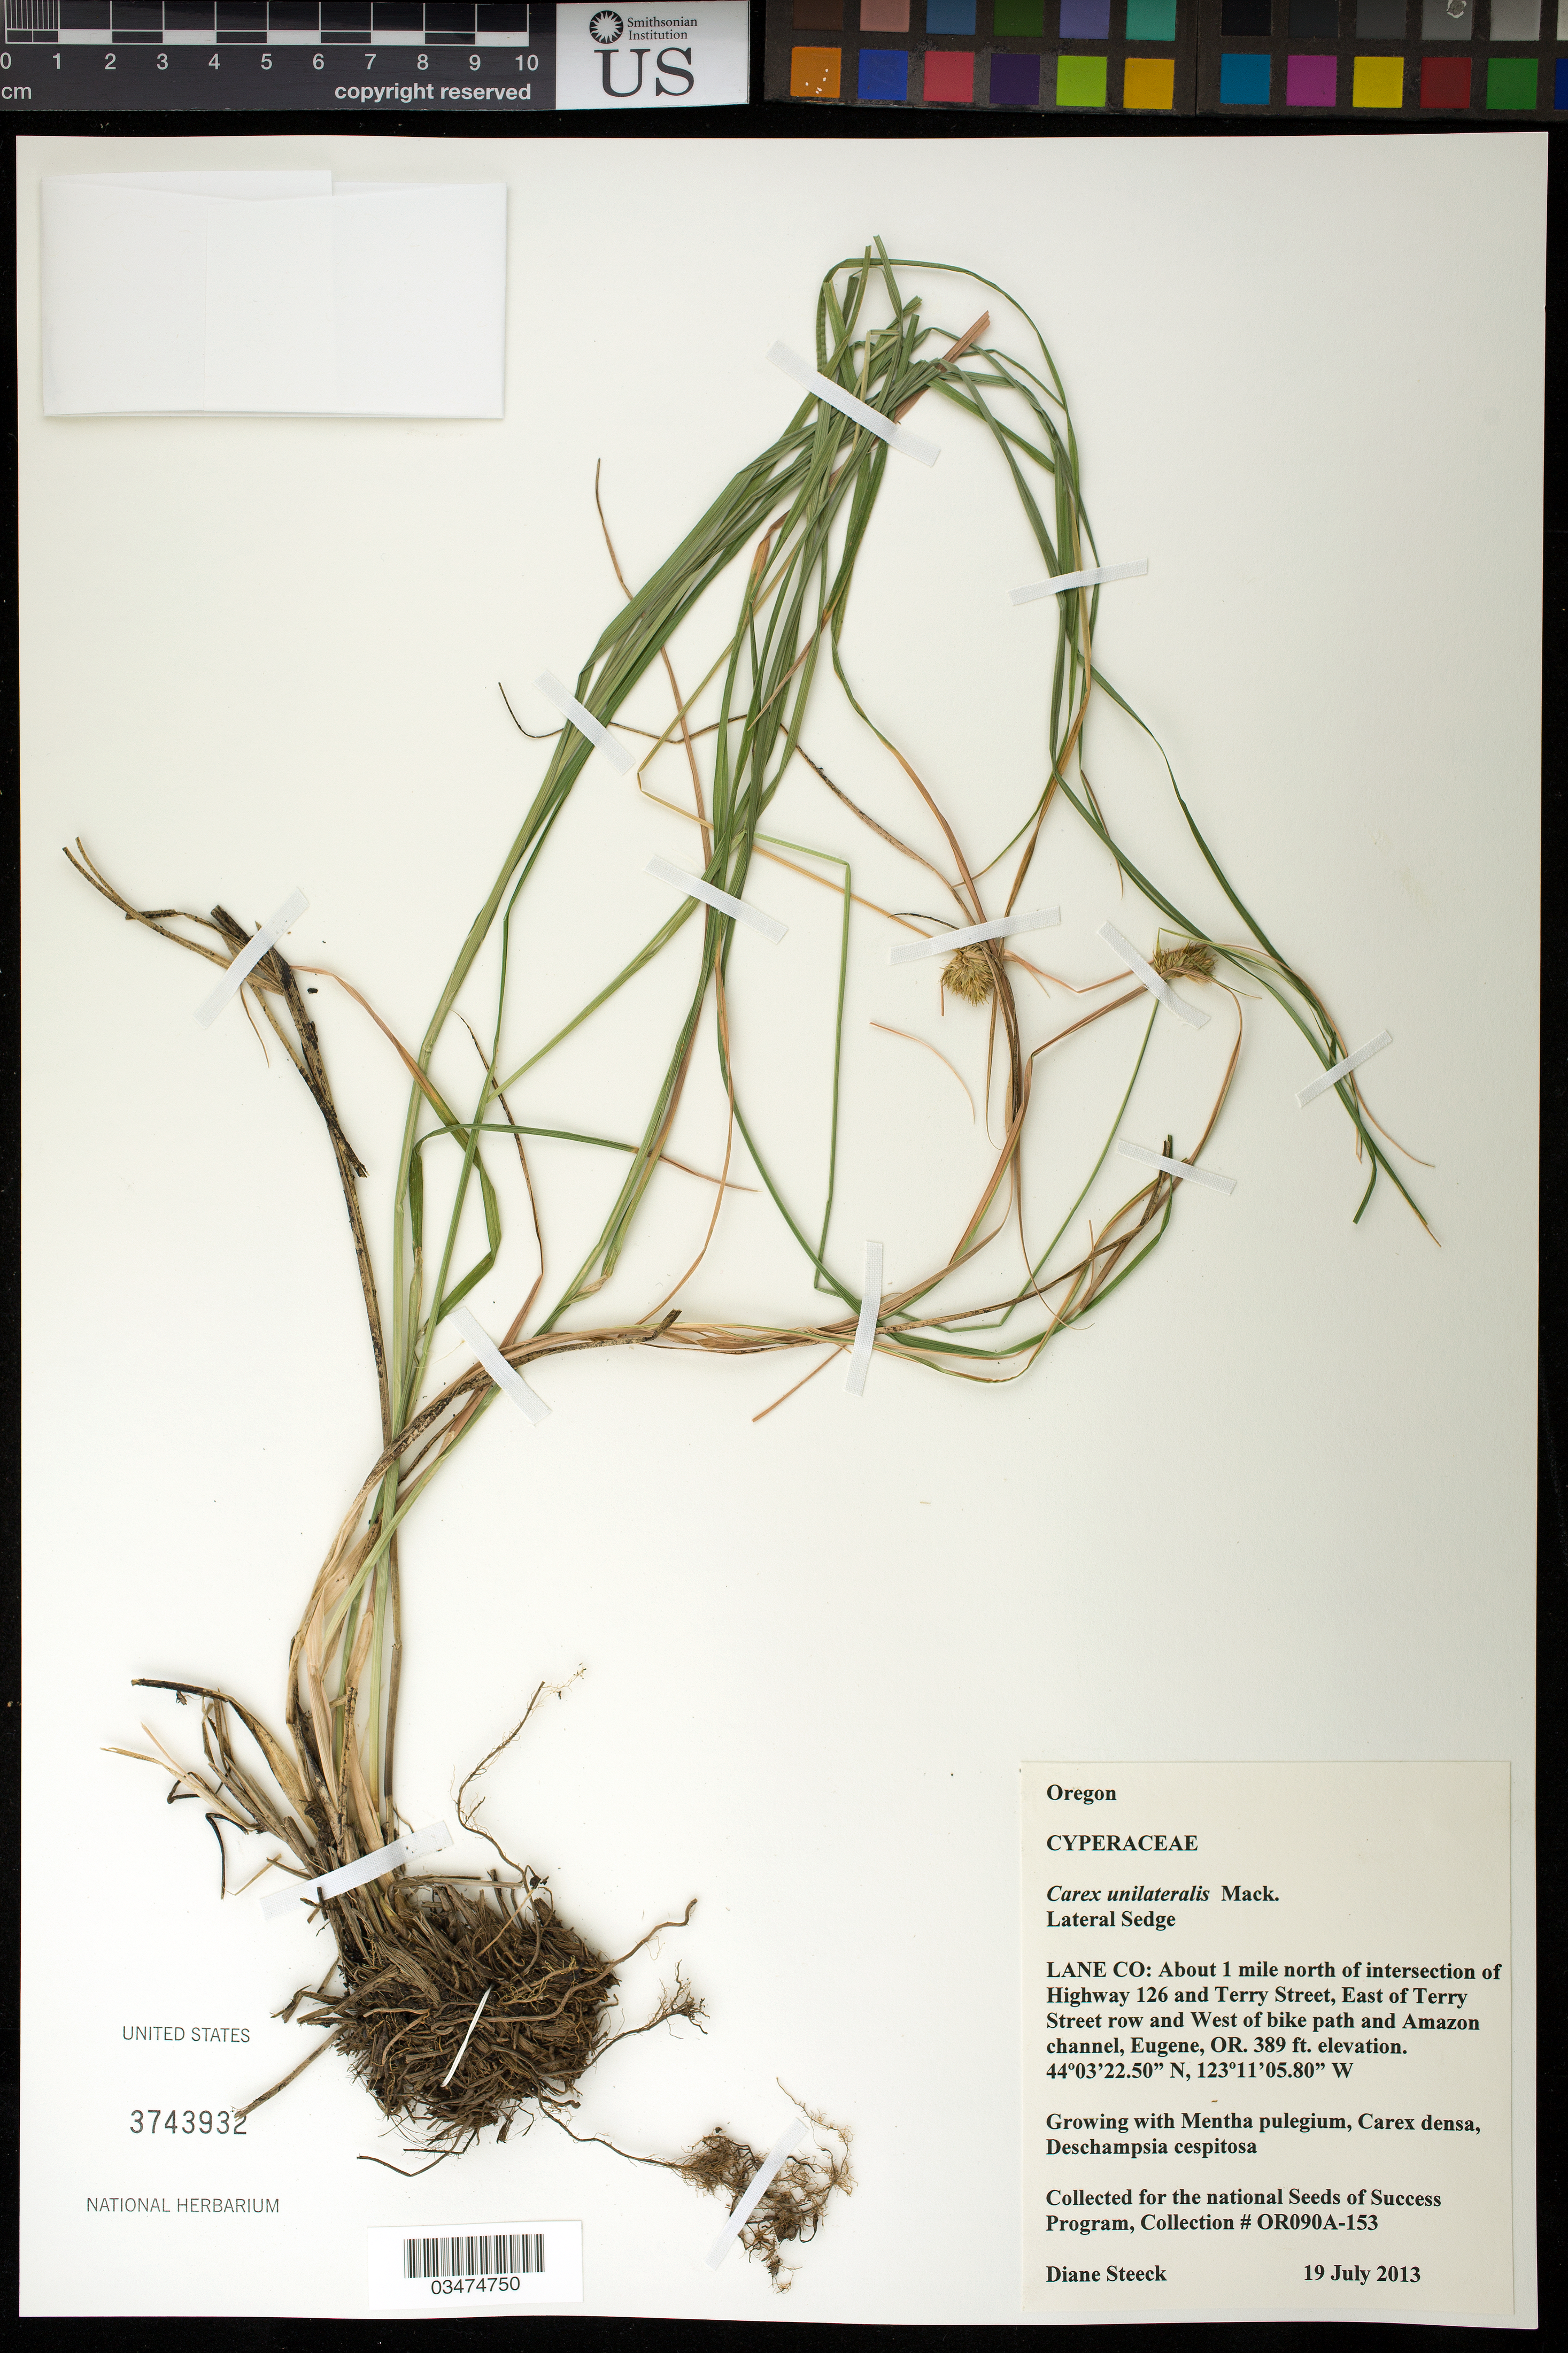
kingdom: Plantae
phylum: Tracheophyta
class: Liliopsida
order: Poales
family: Cyperaceae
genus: Carex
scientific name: Carex unilateralis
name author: Mack.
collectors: D. Steeck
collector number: OR090A-153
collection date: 2013-07-19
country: United States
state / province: Oregon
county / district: Lane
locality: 1 mi. N of intersection of Hwy 126 and Terry Street, E of Terry St. row and W of bike path and Amazon channel, Eugene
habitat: With Carex densa, Mentha pulegium, Deschampsia cespitosa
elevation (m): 119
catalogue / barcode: US 3743932